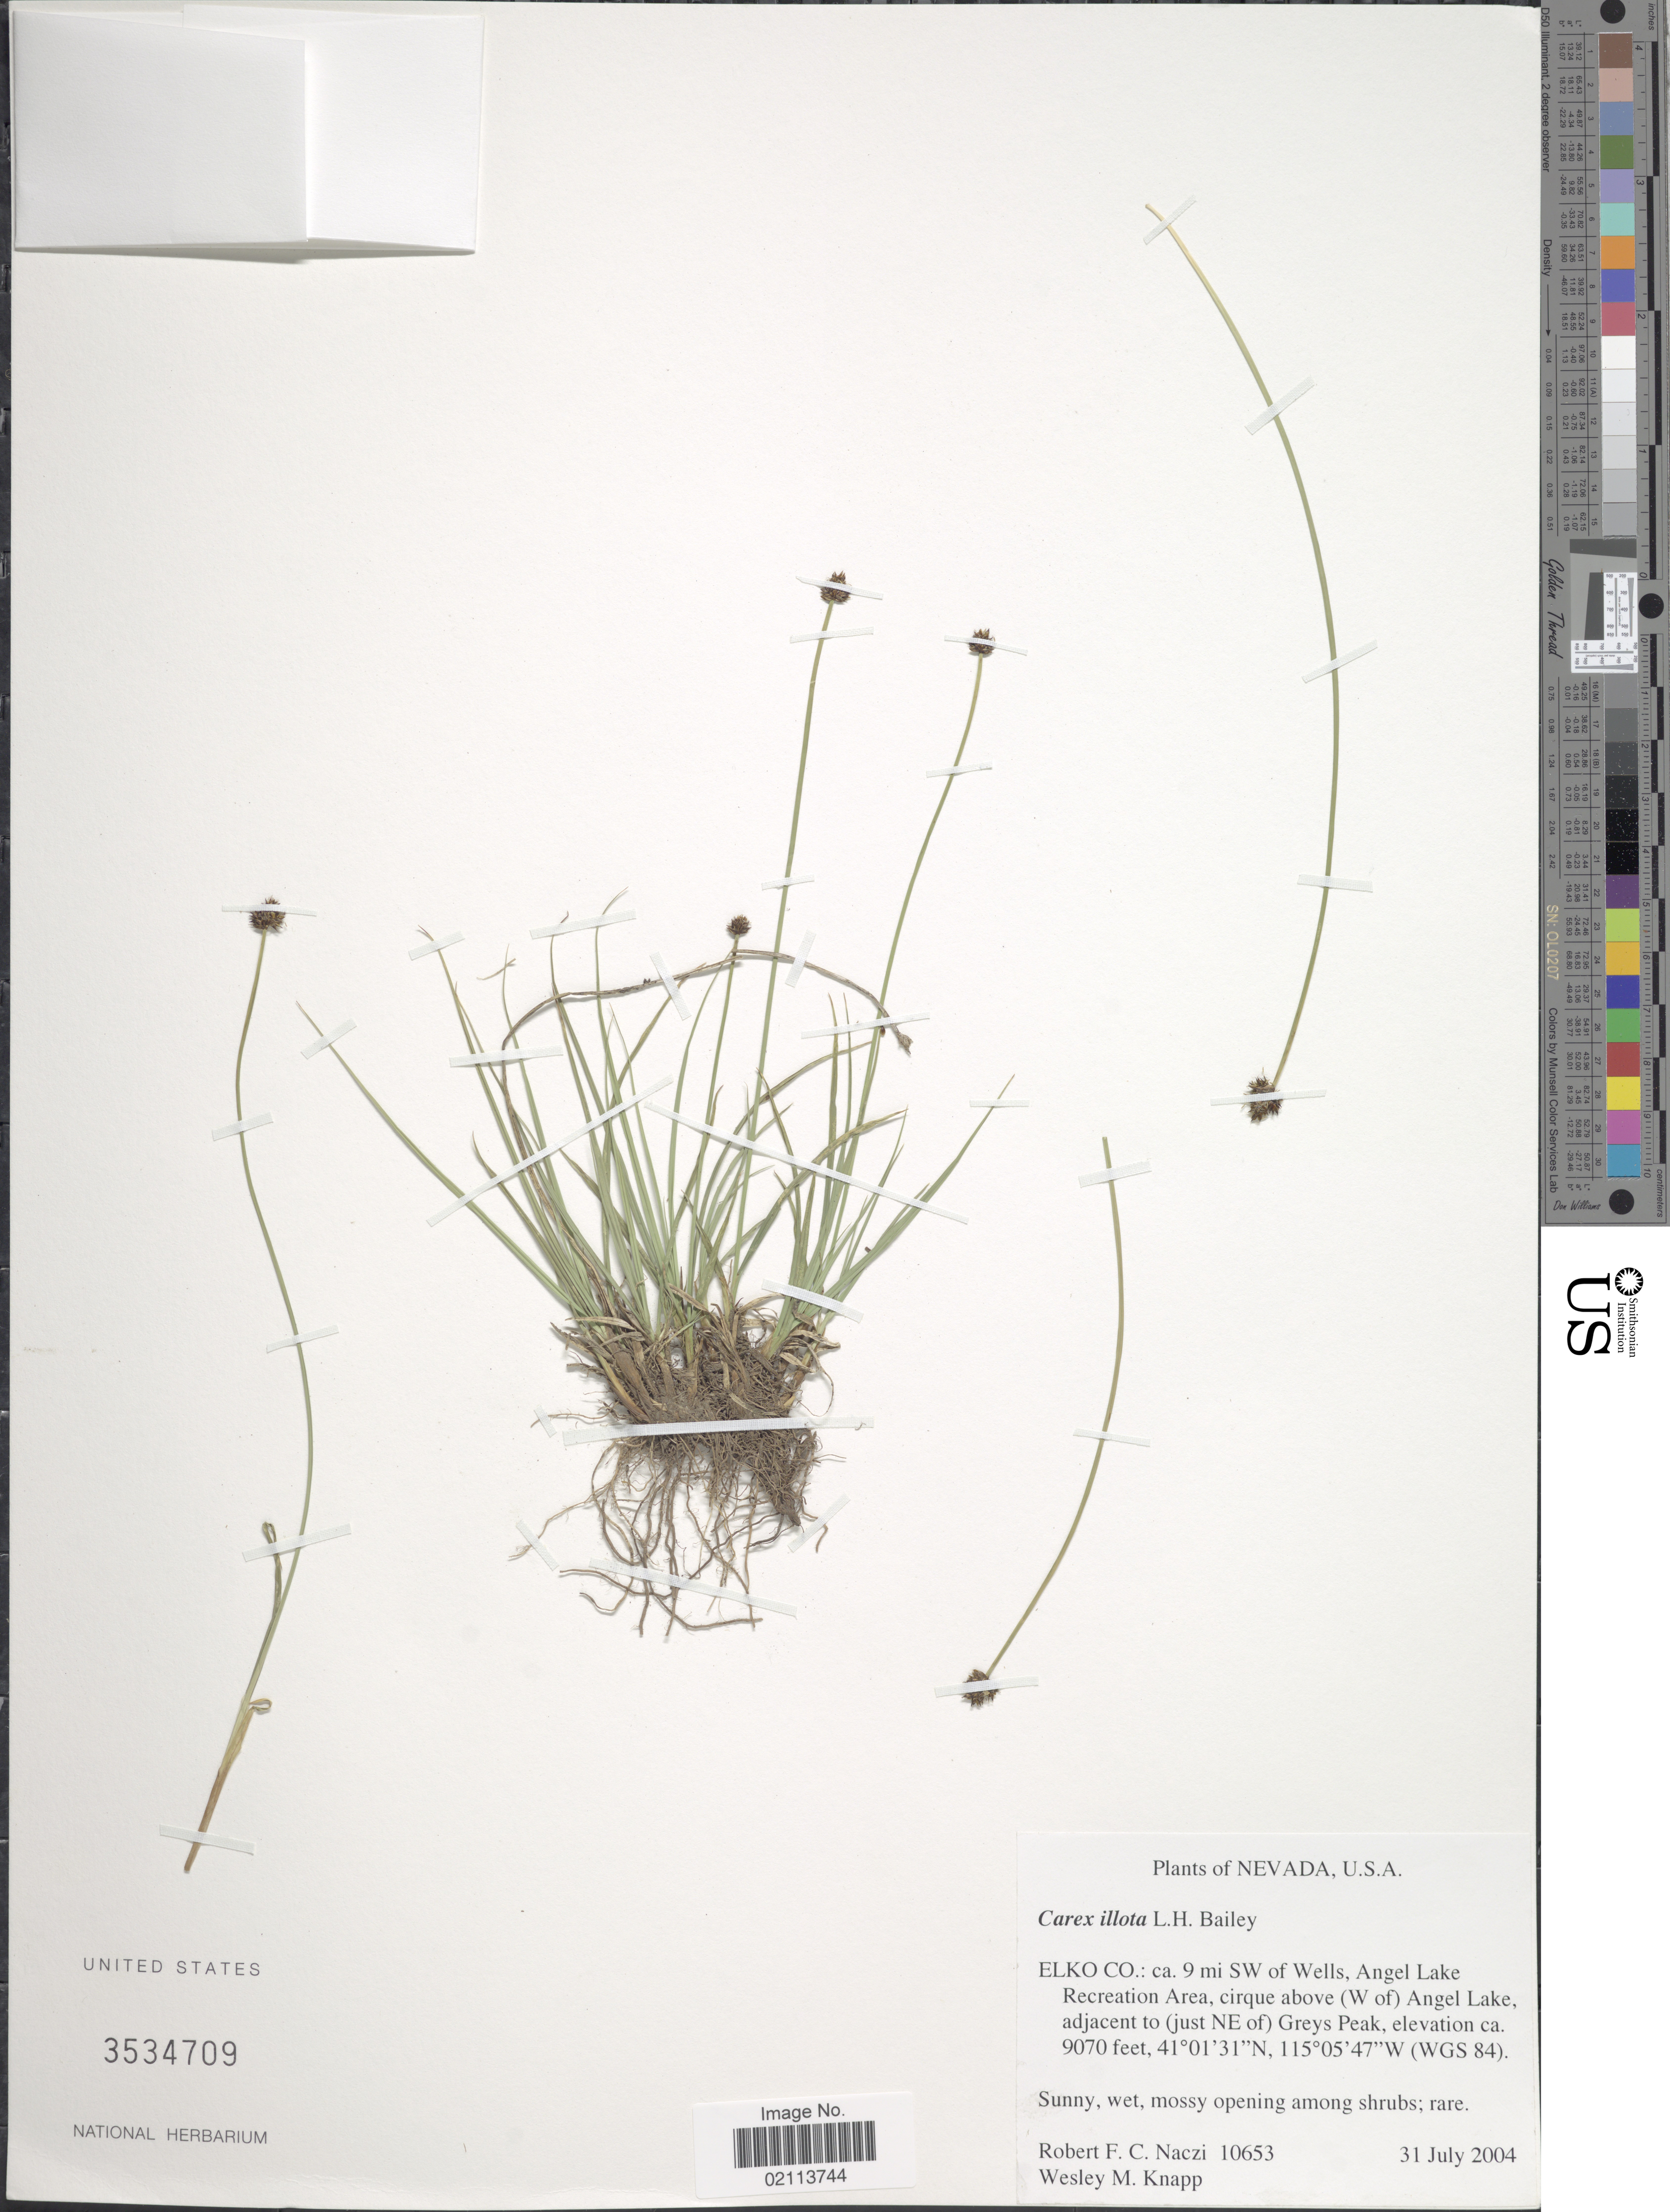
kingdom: Plantae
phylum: Tracheophyta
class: Liliopsida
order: Poales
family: Cyperaceae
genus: Carex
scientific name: Carex illota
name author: L.H. Bailey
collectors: R. F. C. Naczi & W. Knapp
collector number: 10653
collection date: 2004-07-31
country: United States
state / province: Nevada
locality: Elko Co.: 9 mi SW of Wells, Angel Lake Recreation Area, cirque above (W of) Angel Lake, adjacent to (just NE of) Greys Peak (WGS 84)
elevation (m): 2765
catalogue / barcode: US 3534709